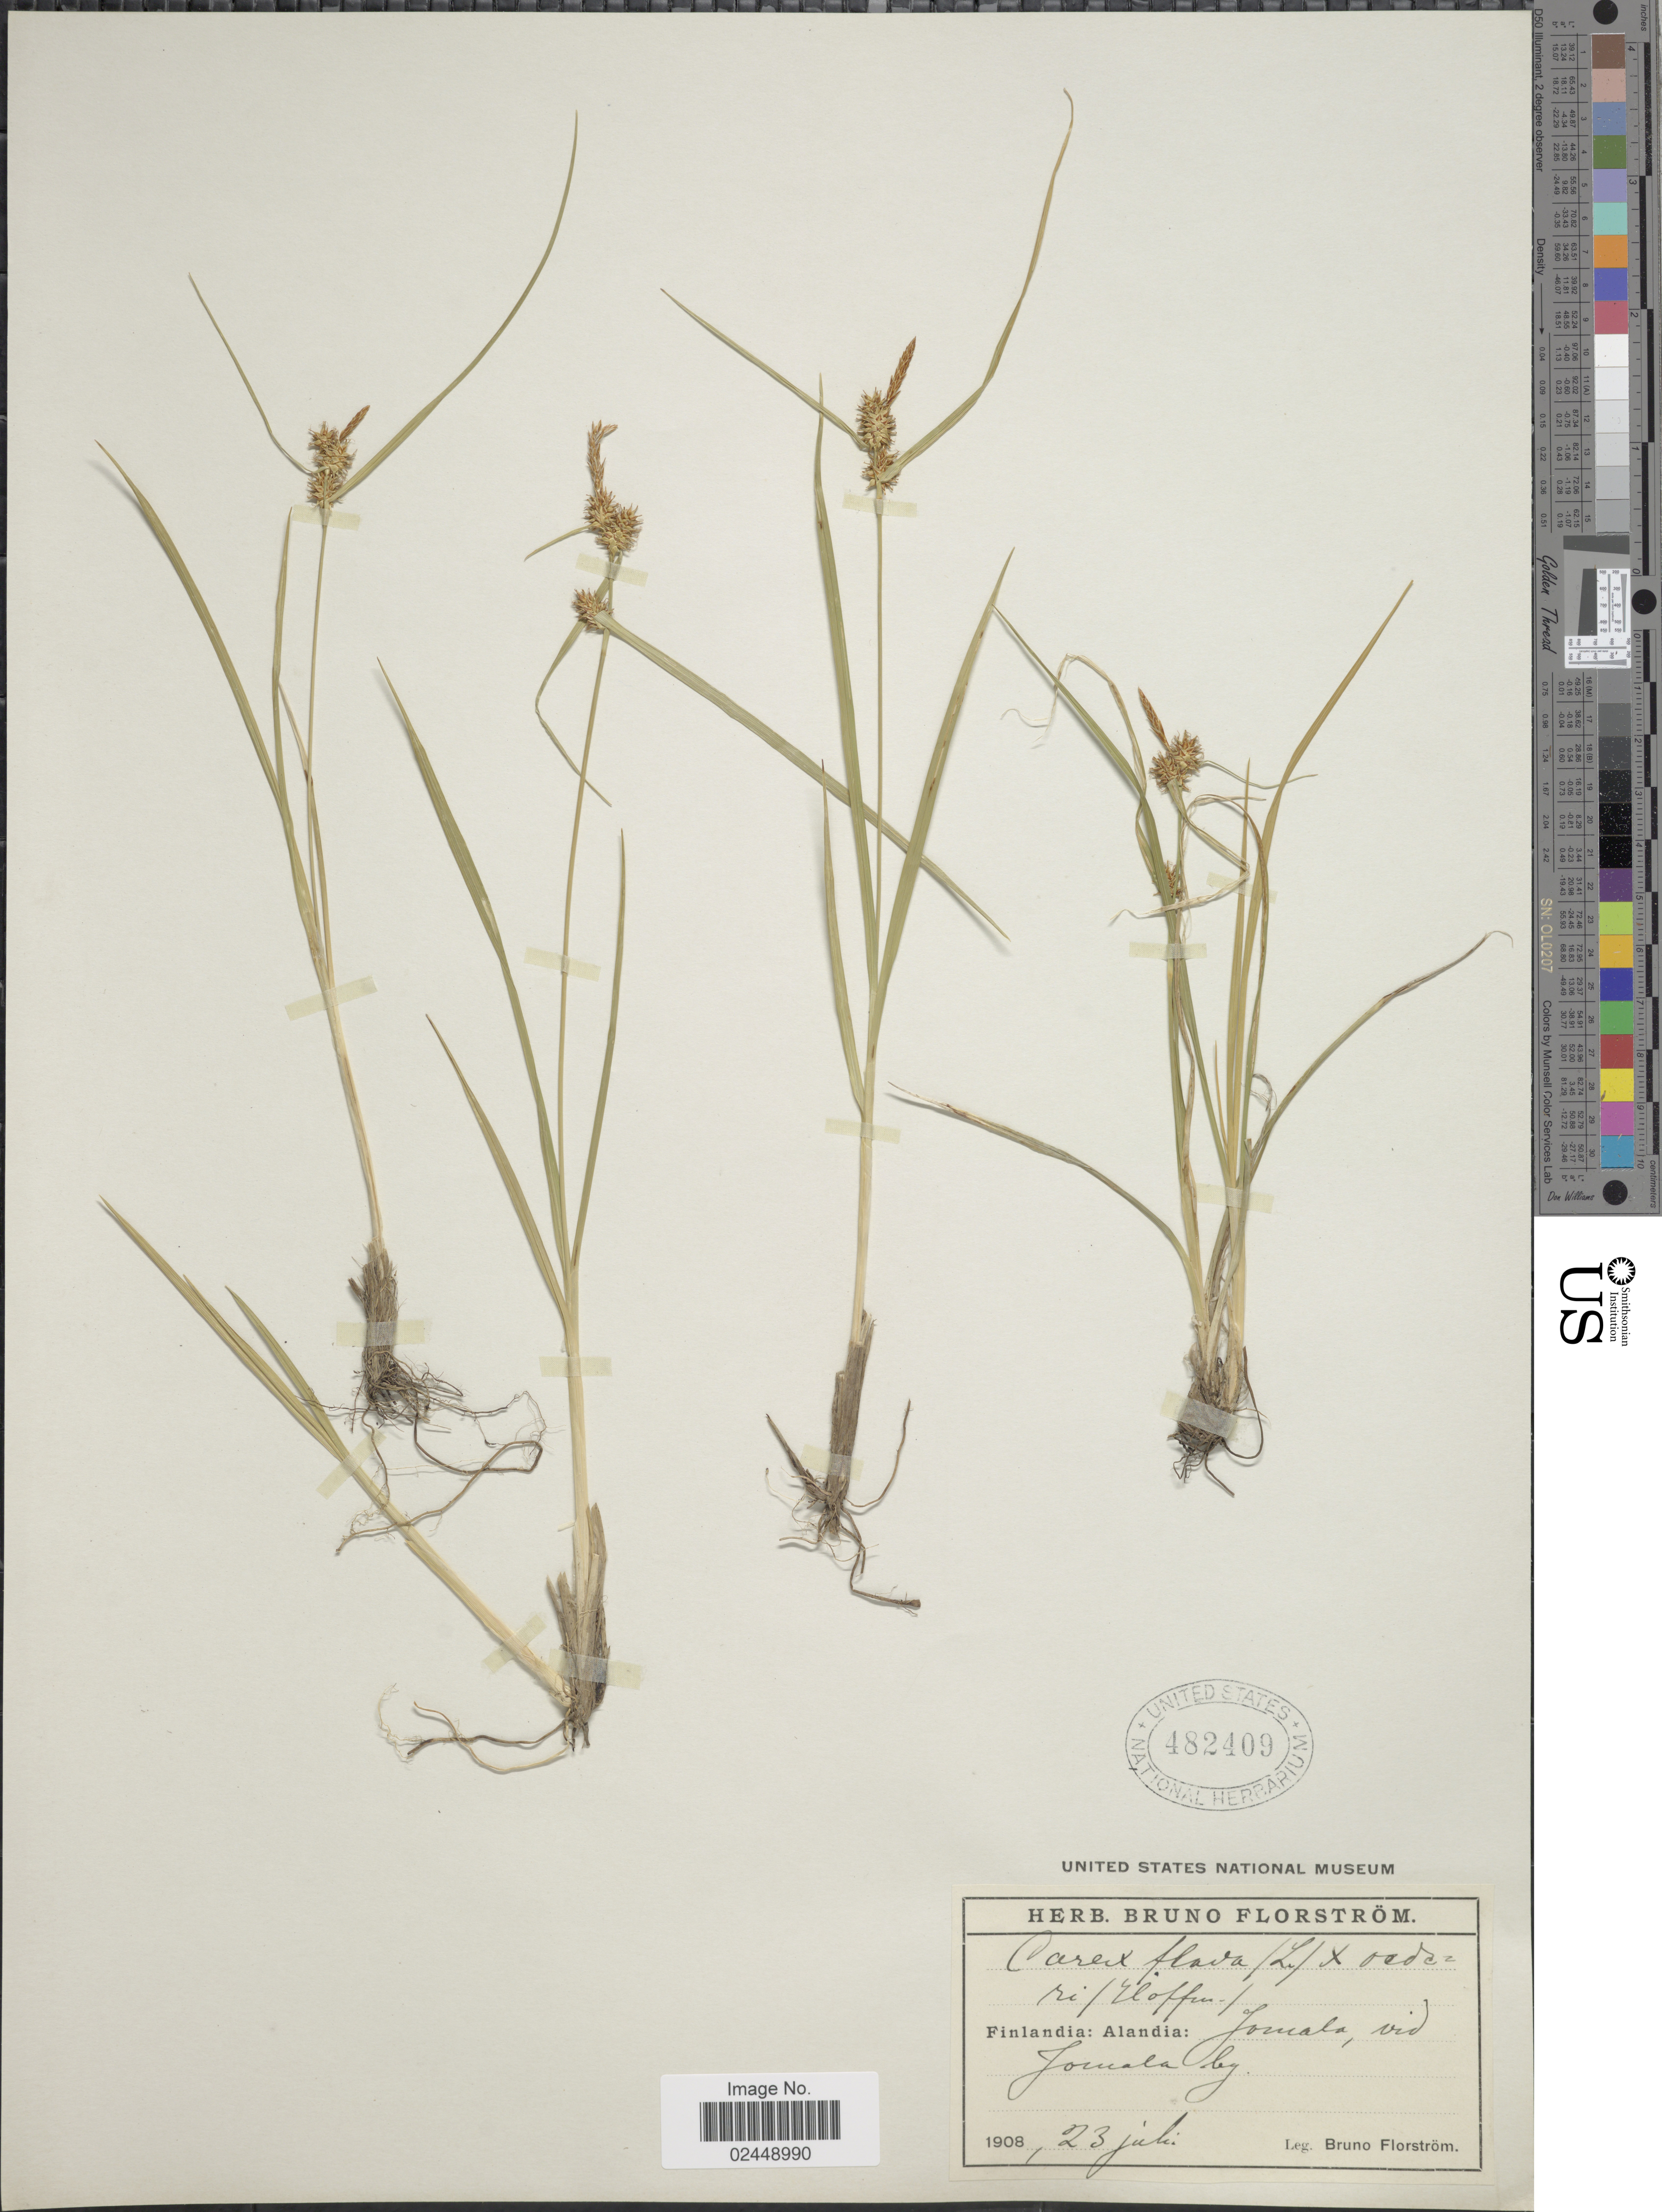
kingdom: Plantae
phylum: Tracheophyta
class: Liliopsida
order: Poales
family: Cyperaceae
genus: Carex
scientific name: Carex flava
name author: L.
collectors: B. Florström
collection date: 1908-07-23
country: Finland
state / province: Ahvenanmaa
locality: Jomala, Jomalaby [Jomalby]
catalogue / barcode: US 482409